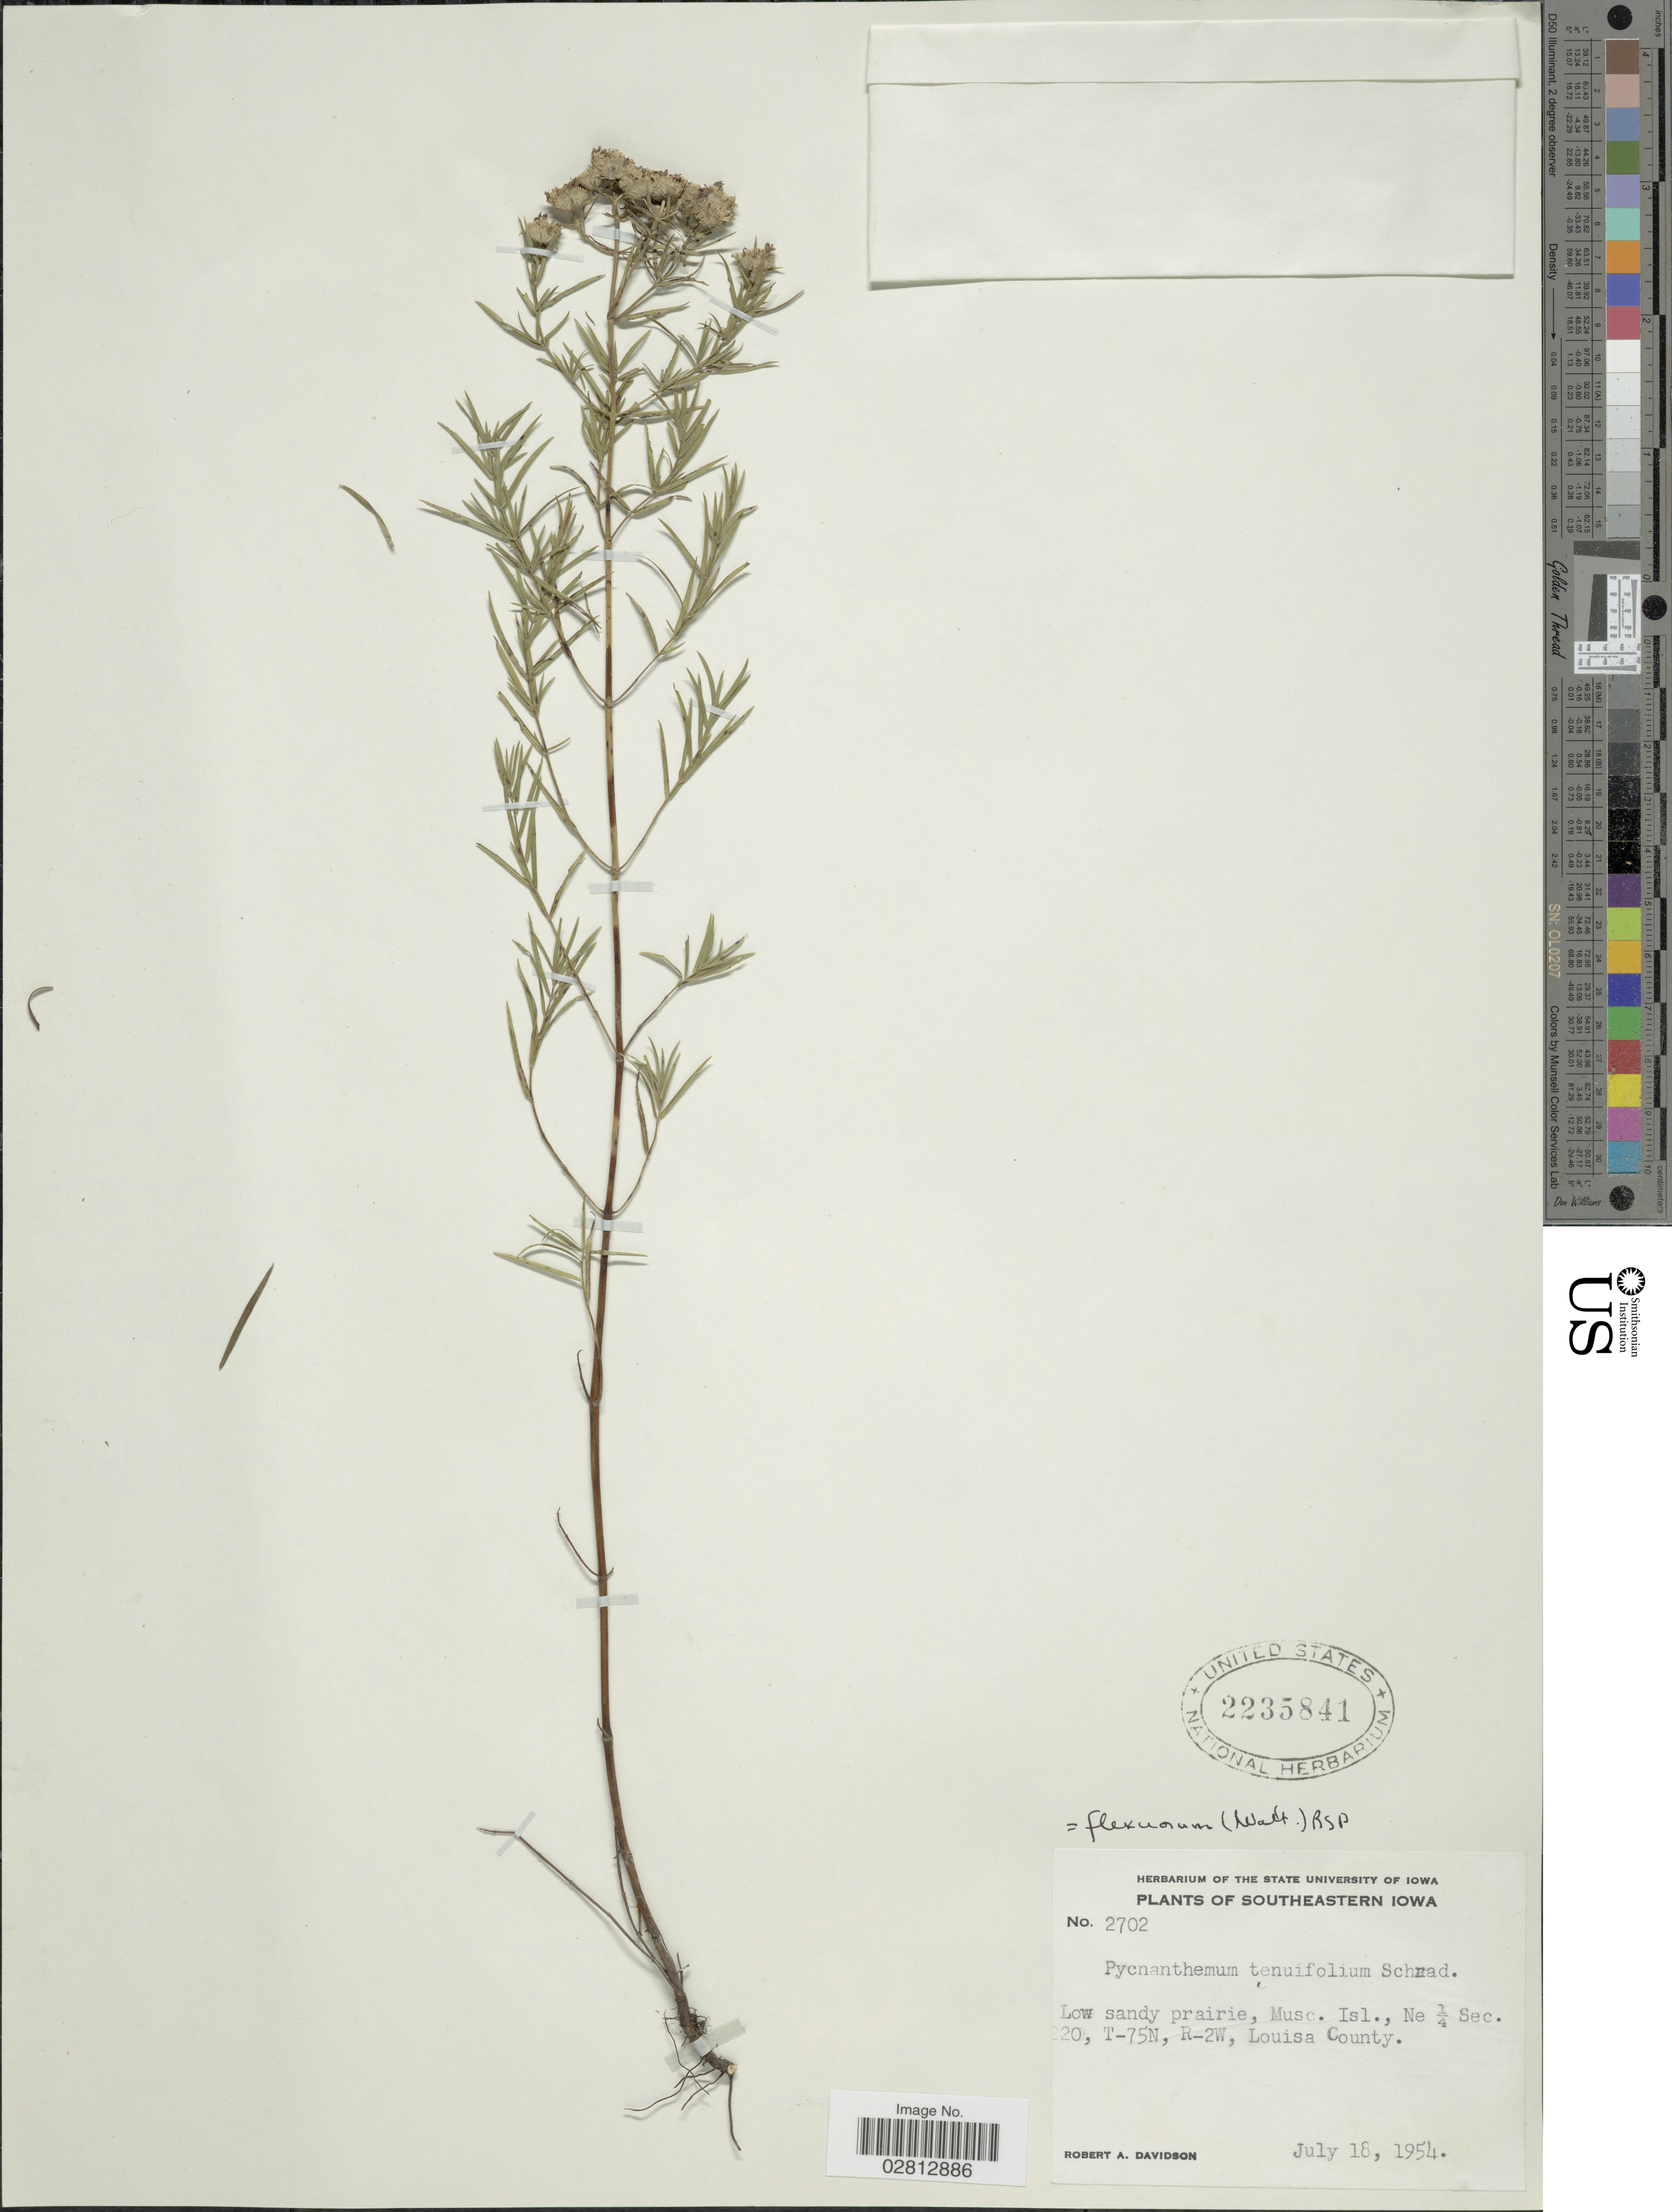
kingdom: Plantae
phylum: Tracheophyta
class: Magnoliopsida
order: Lamiales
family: Lamiaceae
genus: Pycnanthemum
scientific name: Pycnanthemum tenuifolium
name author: Schrad.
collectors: R. A. Davidson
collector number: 2702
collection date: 1954-07-18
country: United States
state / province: Iowa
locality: Southeastern Iowa. Low sandy prairie, Musc. Isl., Ne ¼ Sec. 220, T-75N, R-2W, Louisa County.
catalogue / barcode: US 2235841